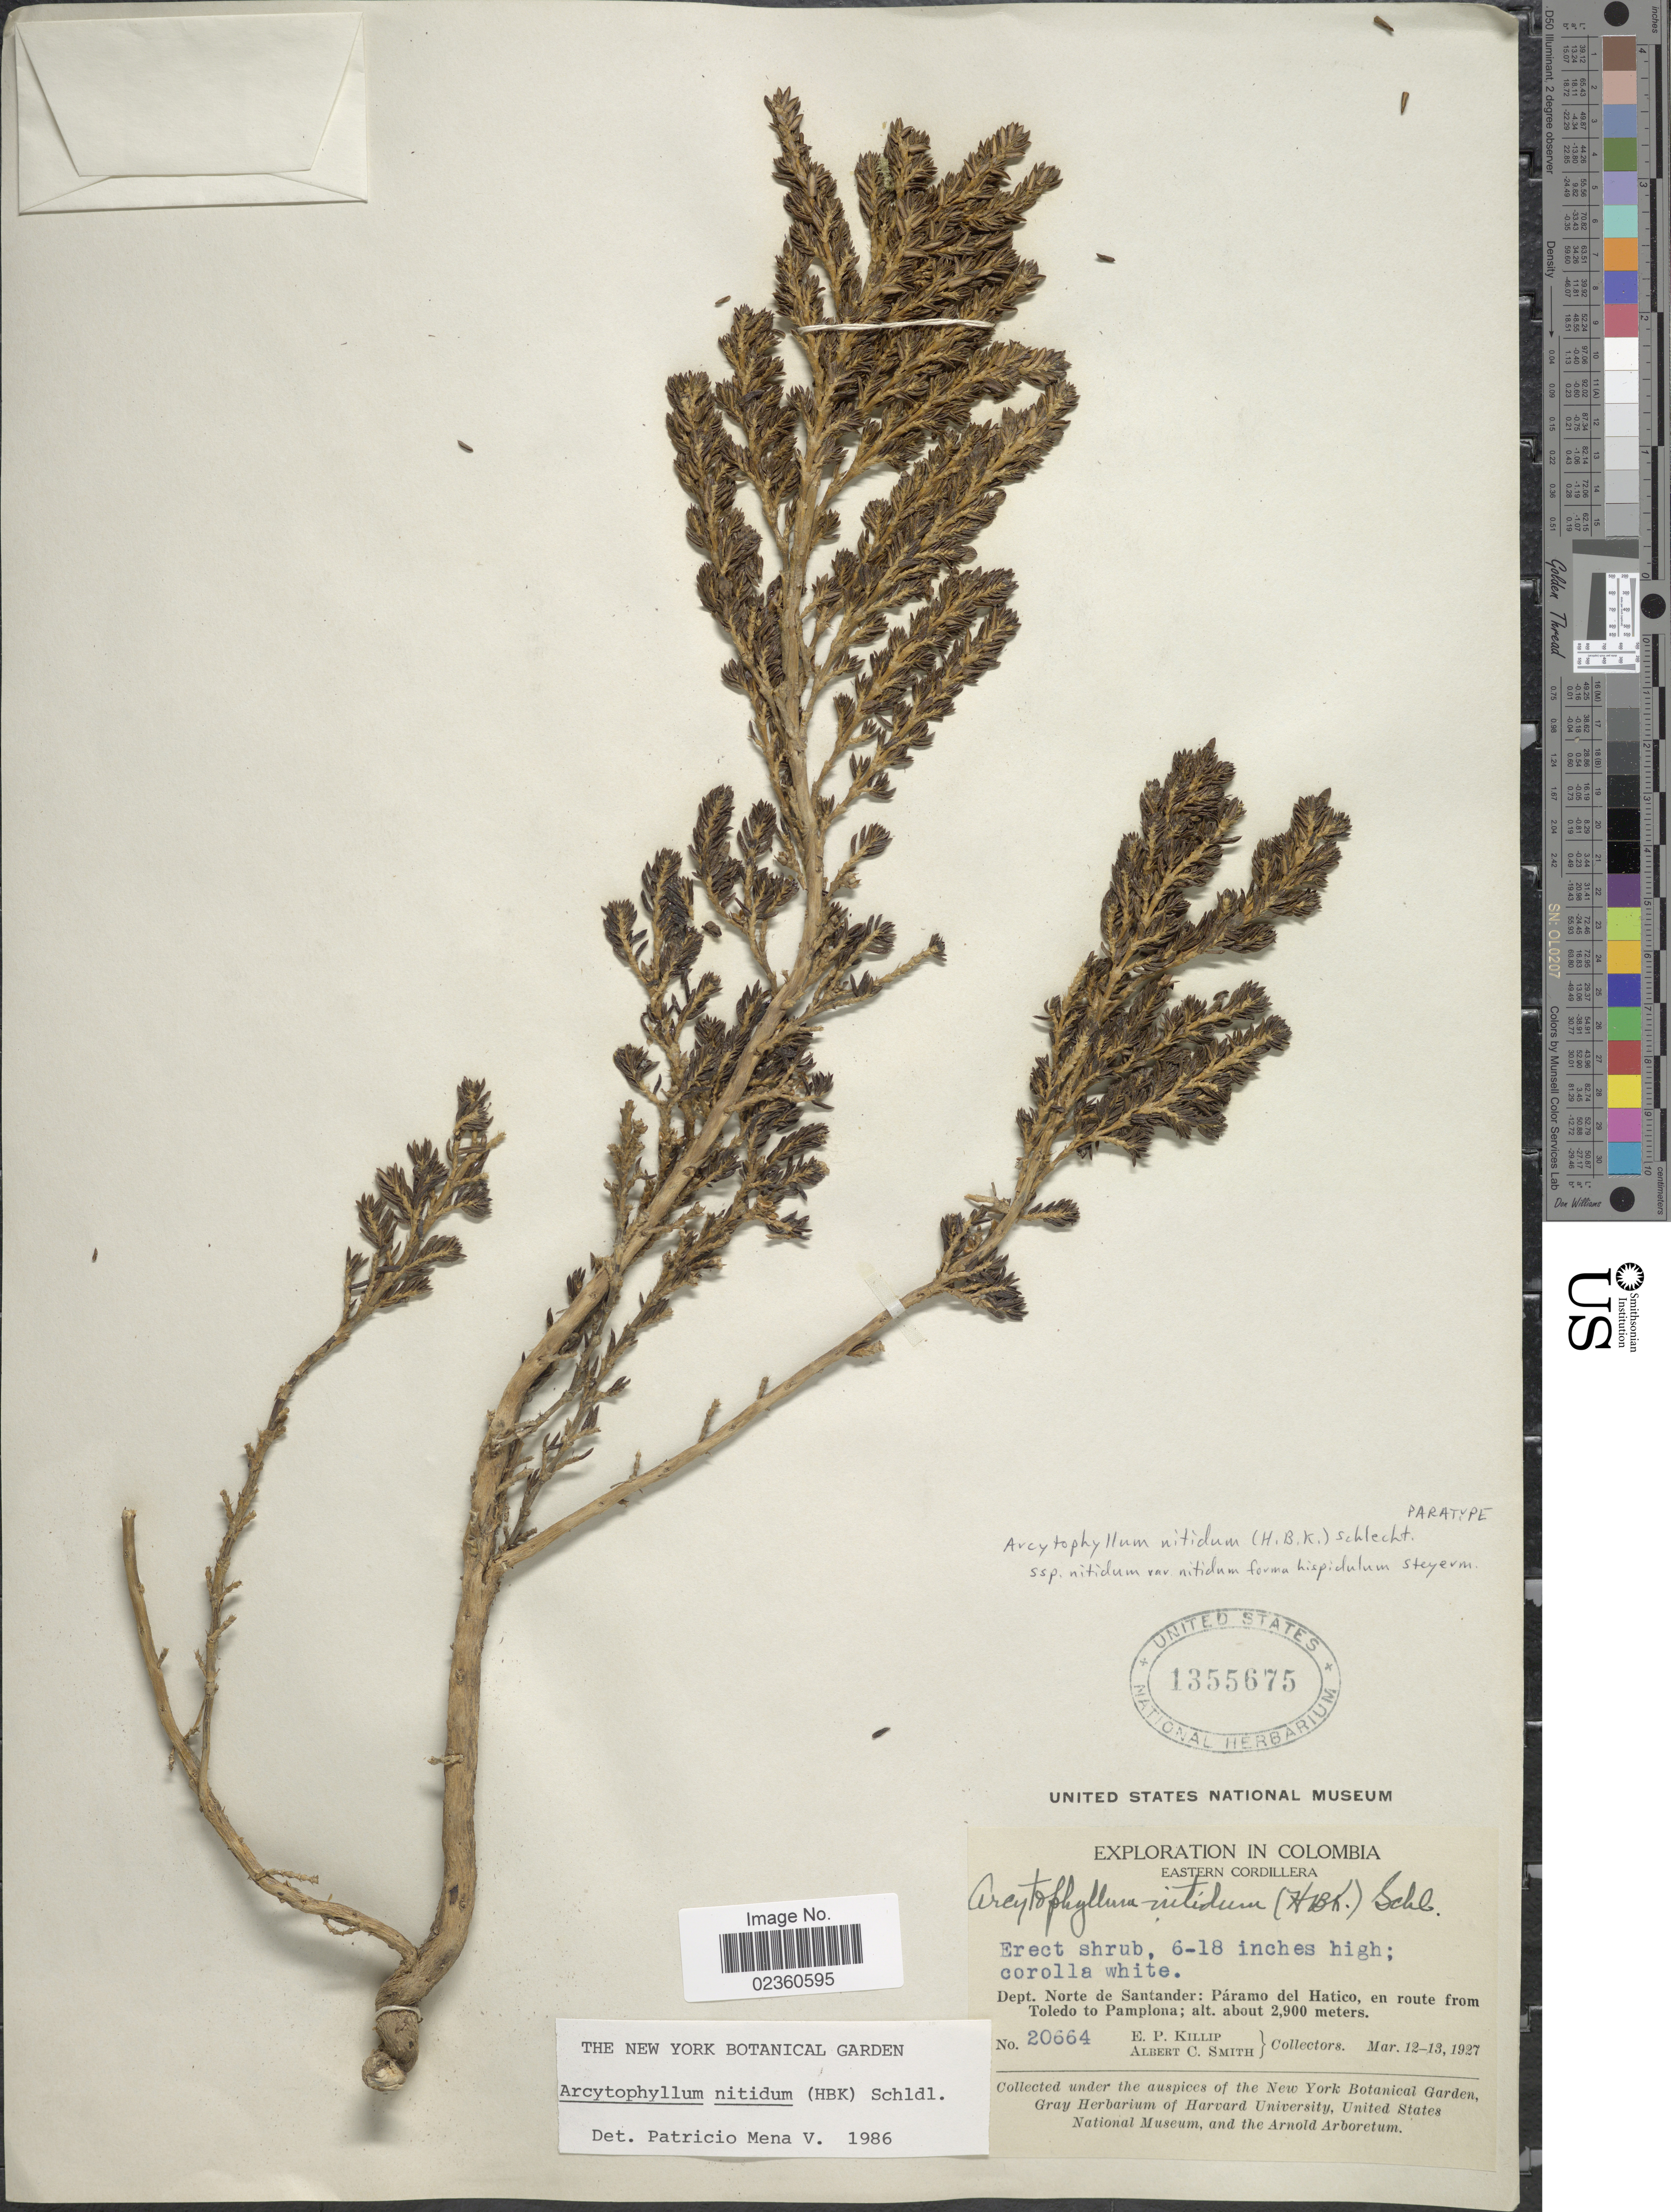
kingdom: Plantae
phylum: Tracheophyta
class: Magnoliopsida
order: Gentianales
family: Rubiaceae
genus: Arcytophyllum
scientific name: Arcytophyllum nitidum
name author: (Kunth) Schltdl.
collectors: E. P. Killip & A. C. Smith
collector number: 20664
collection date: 1927-03-12/1927-03-13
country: Colombia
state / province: Norte de Santander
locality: Eastern Cordillera, Dept Norte de Santander: Páramo del Hatico, en route from Toledo to Pamplona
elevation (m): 2900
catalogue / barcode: US 1355675